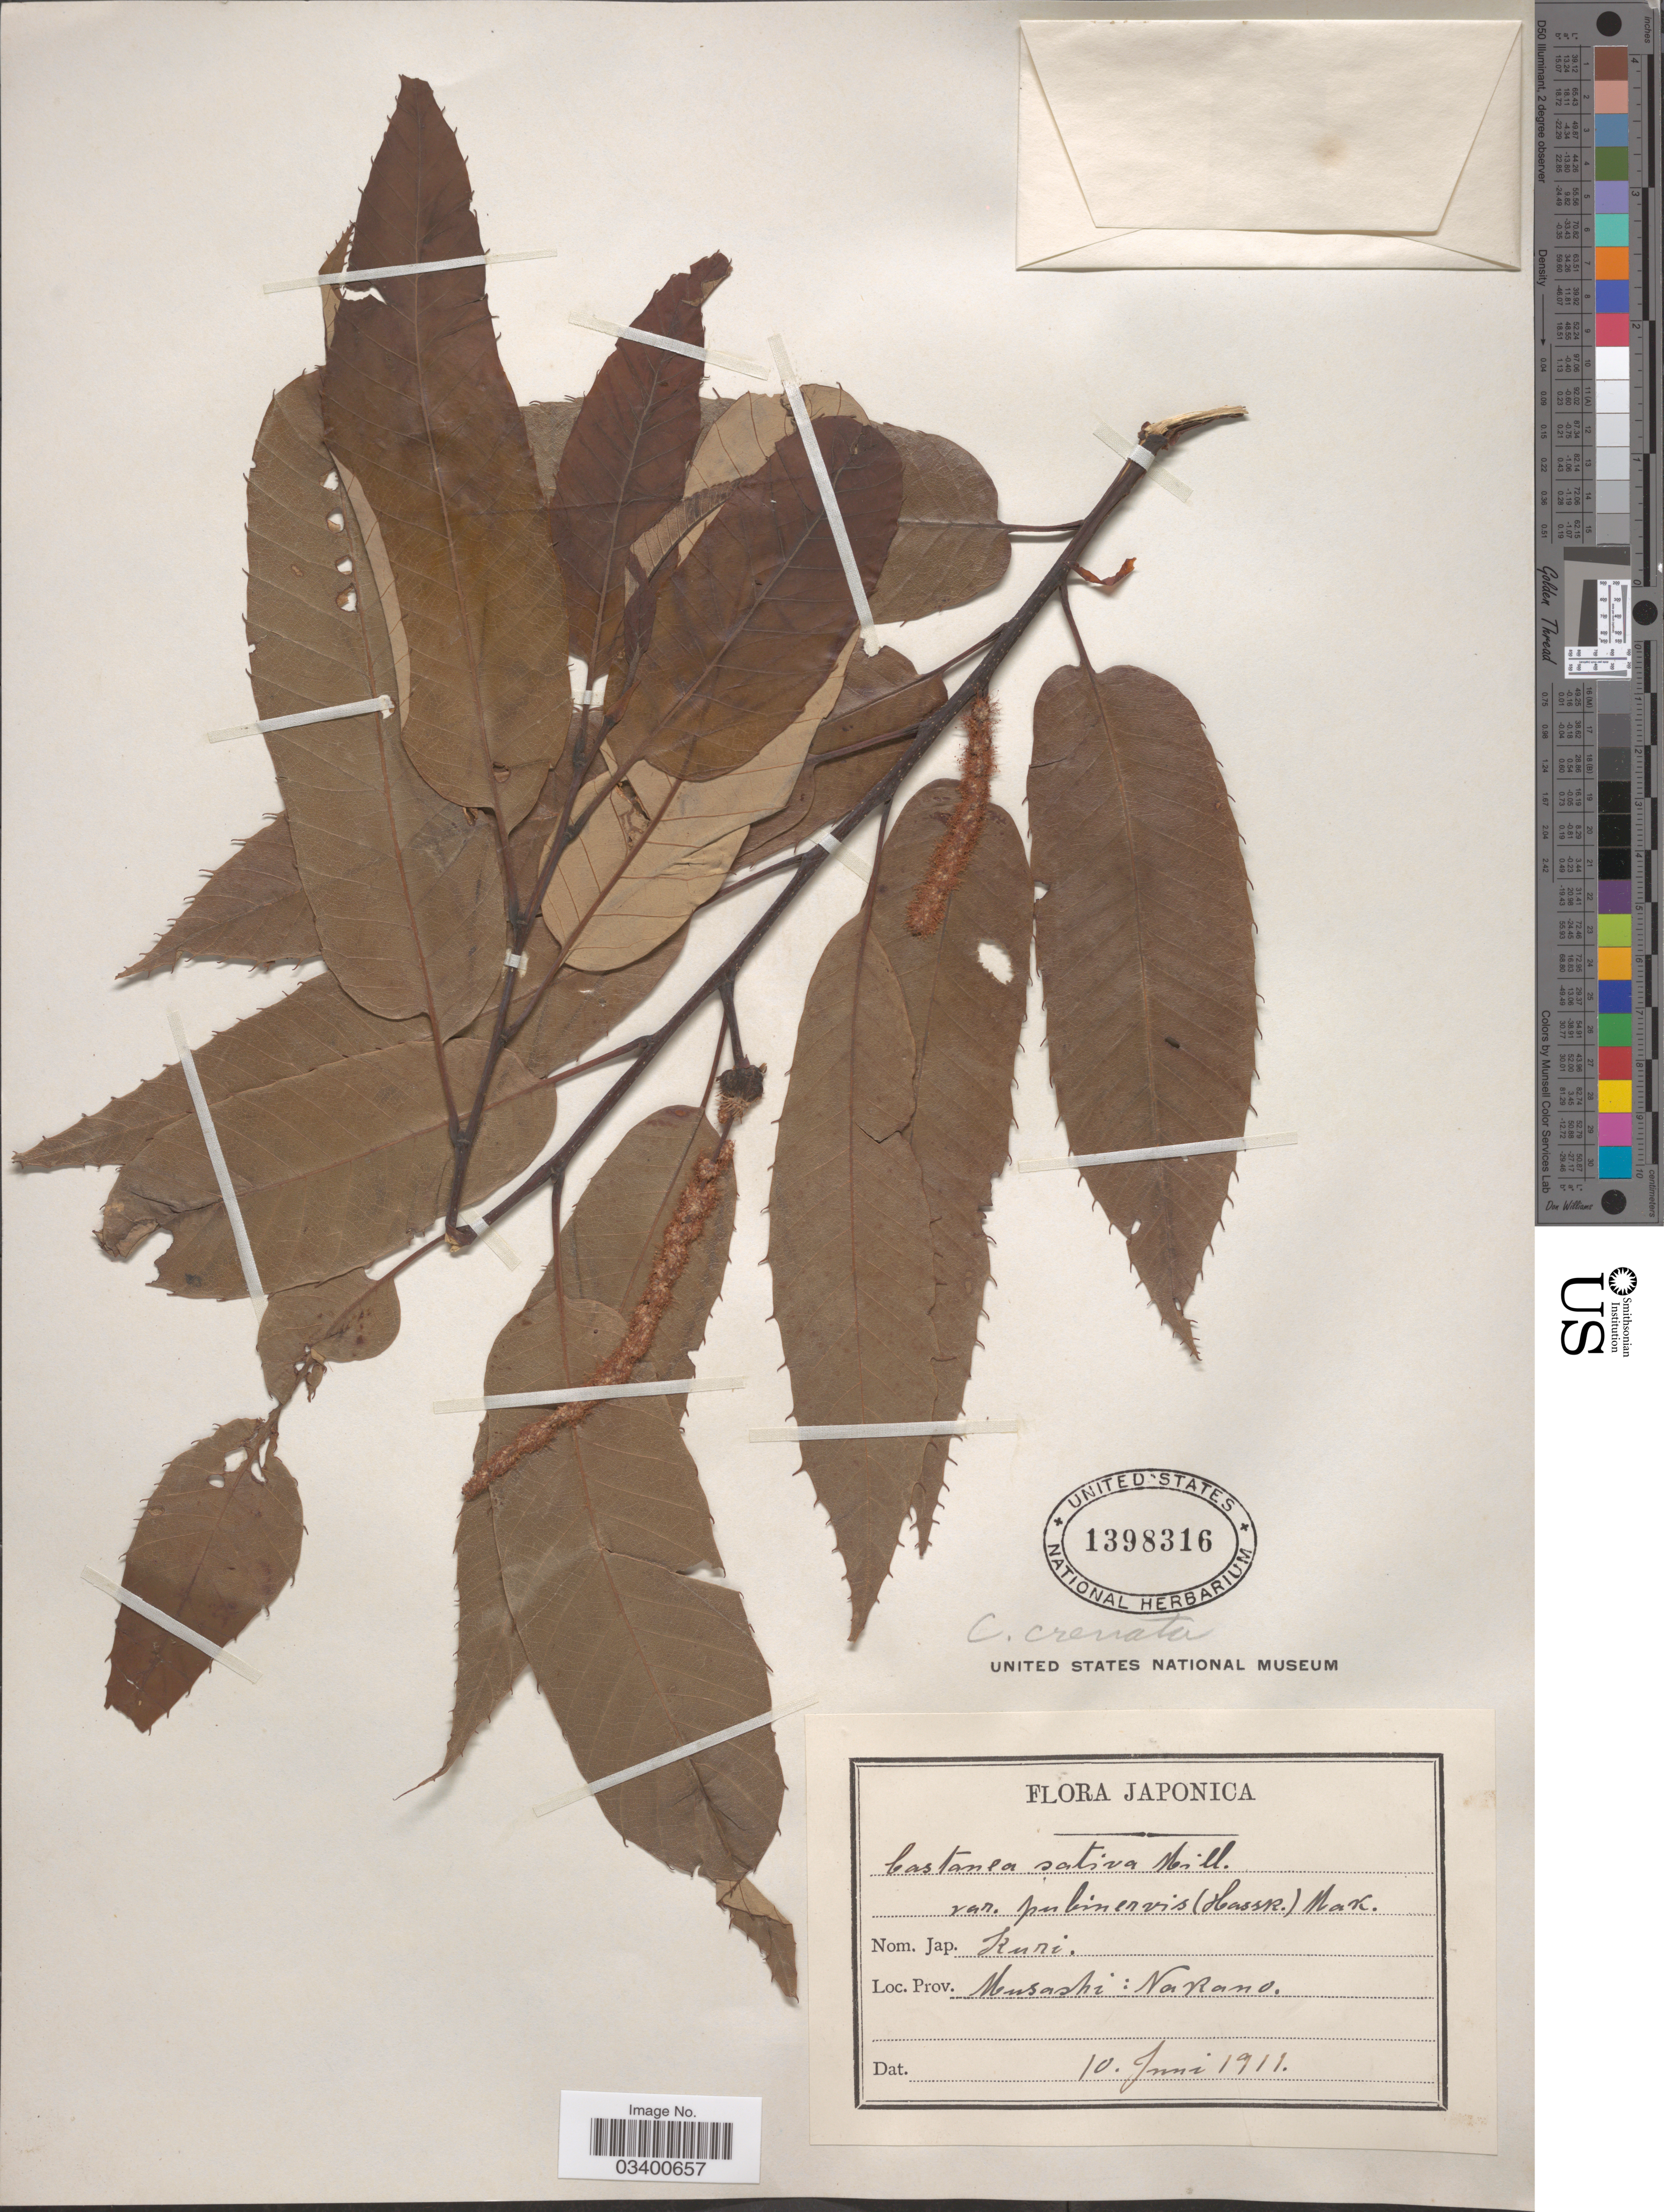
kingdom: Plantae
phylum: Tracheophyta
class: Magnoliopsida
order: Fagales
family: Fagaceae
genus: Castanea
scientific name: Castanea crenata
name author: Siebold & Zucc.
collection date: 1911-06-10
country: Japan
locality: Musashi: Nakano.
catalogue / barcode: US 1398316